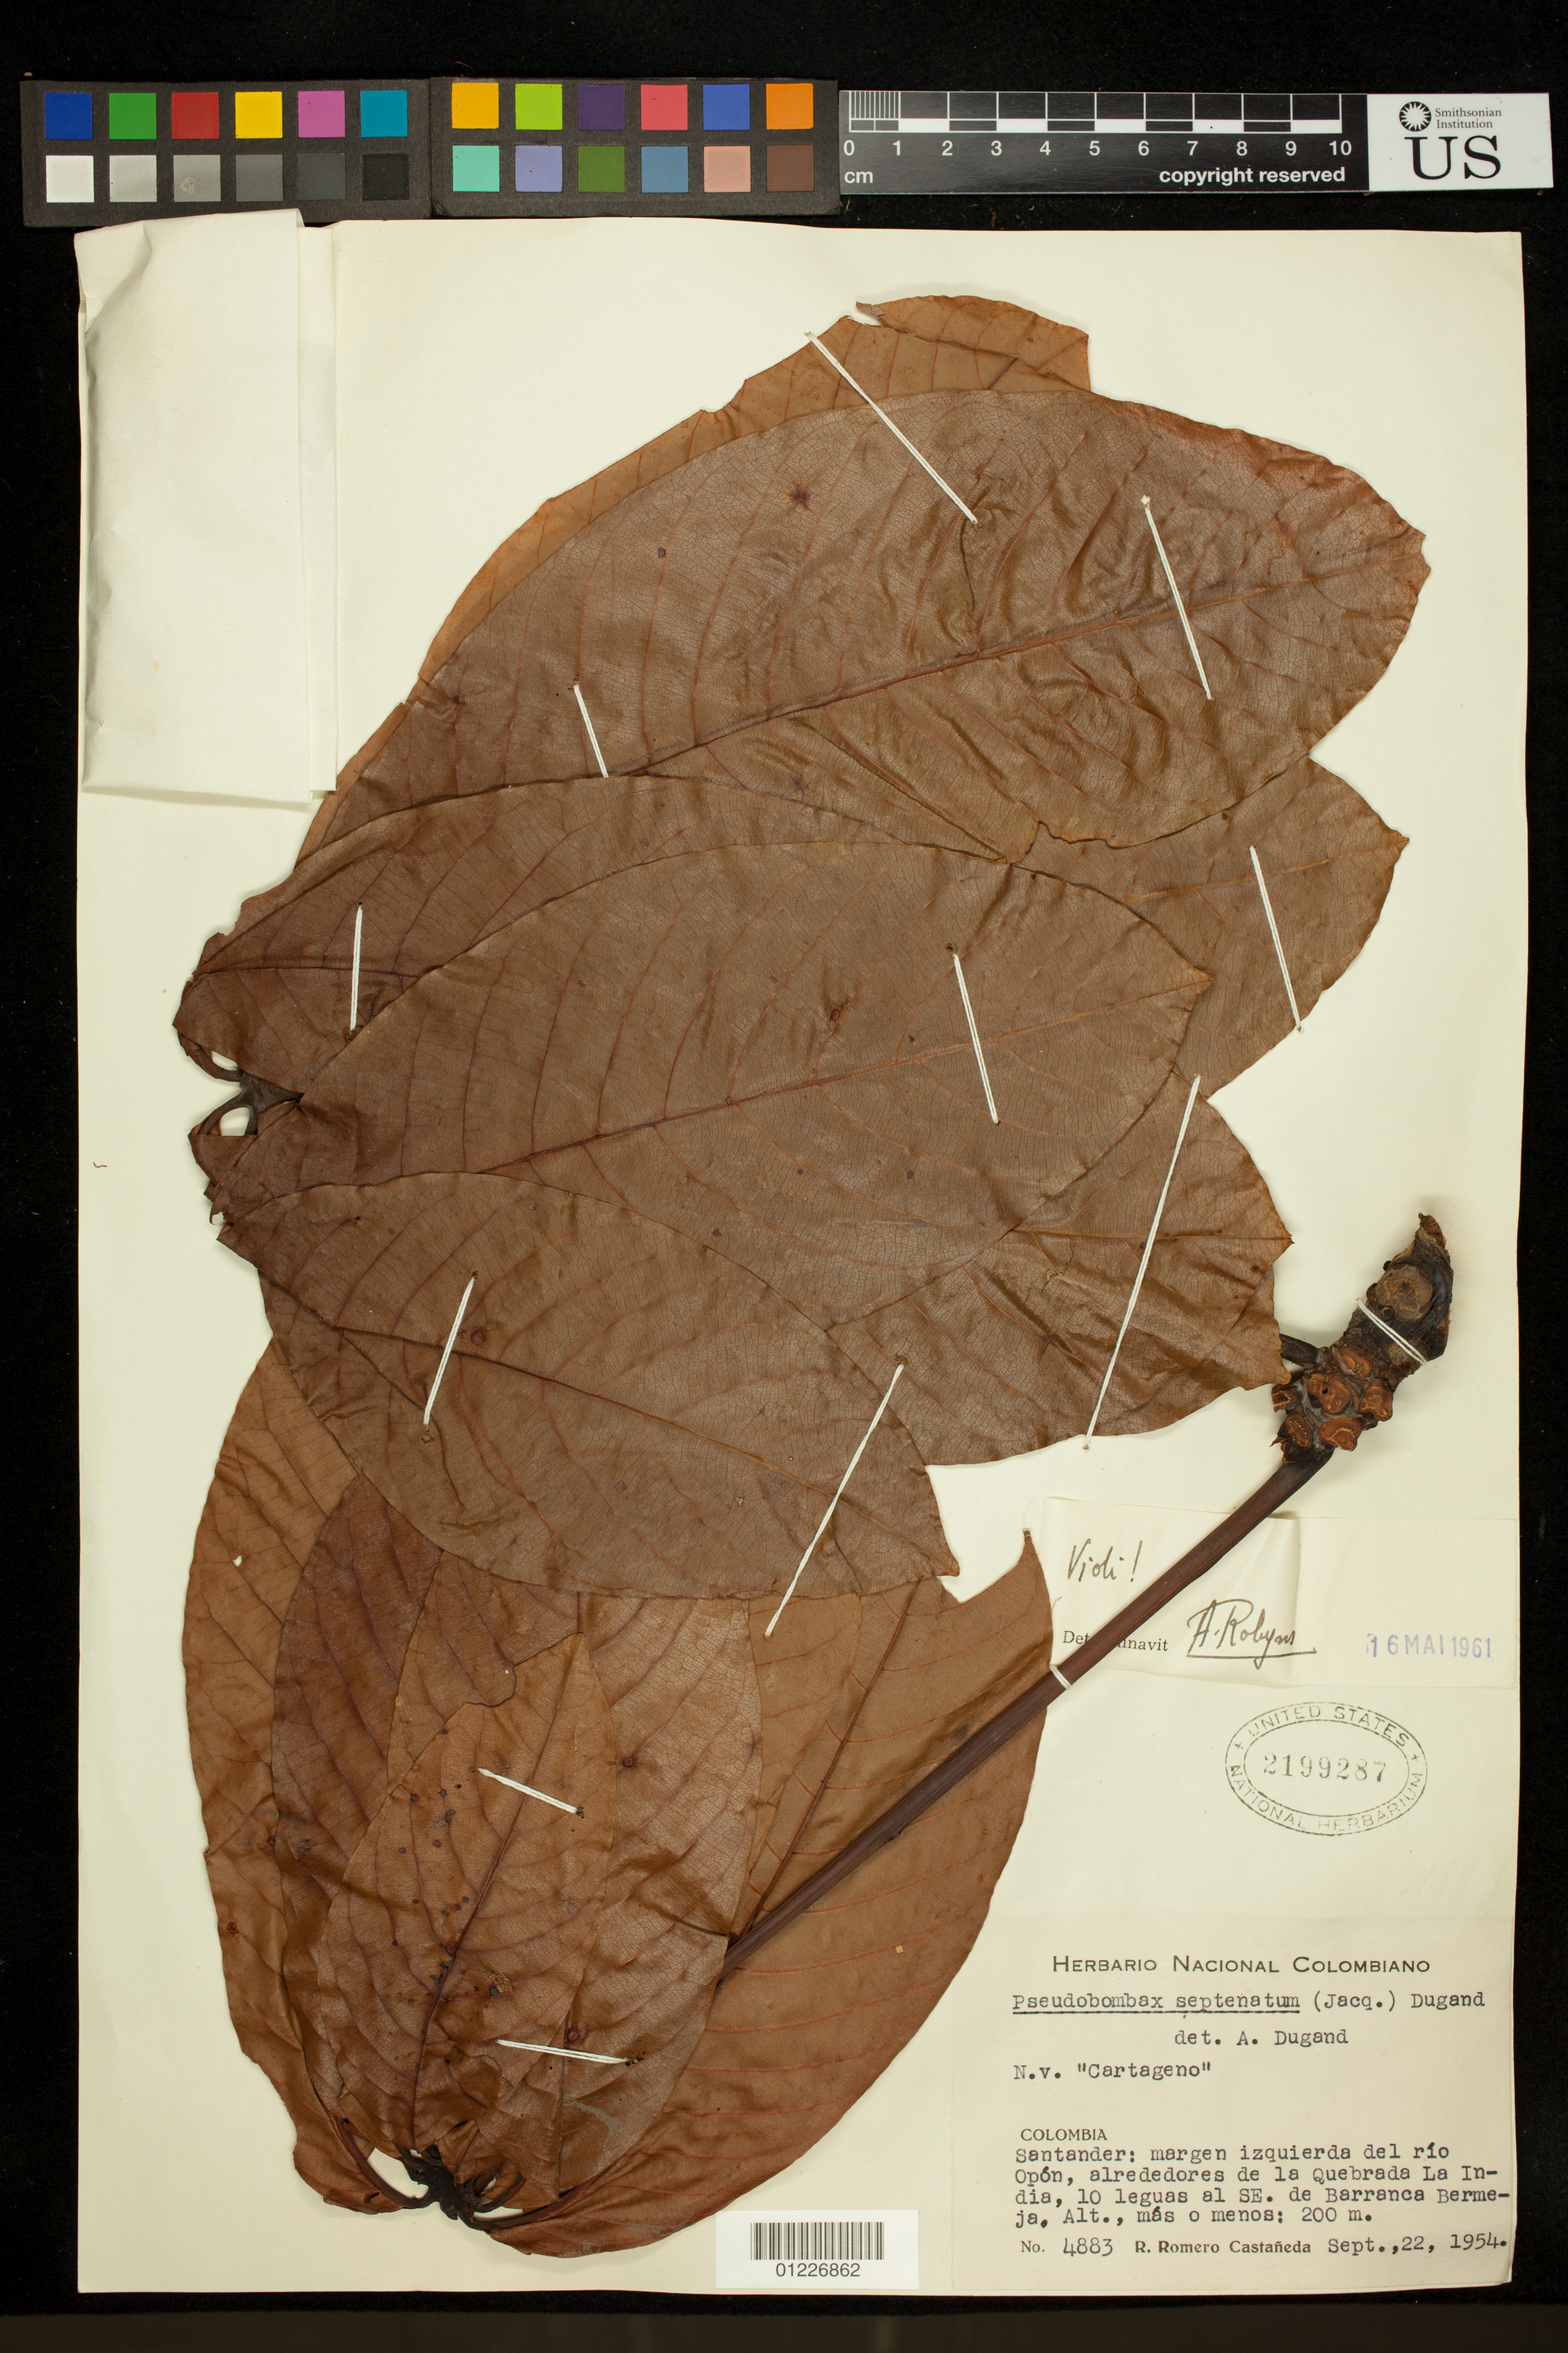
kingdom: Plantae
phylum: Tracheophyta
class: Magnoliopsida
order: Malvales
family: Malvaceae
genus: Pseudobombax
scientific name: Pseudobombax septenatum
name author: (Jacq.) Dugand G.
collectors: R. Romero Castañeda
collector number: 4883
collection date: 1954-09-22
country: Colombia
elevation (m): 200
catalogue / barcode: US 2199287